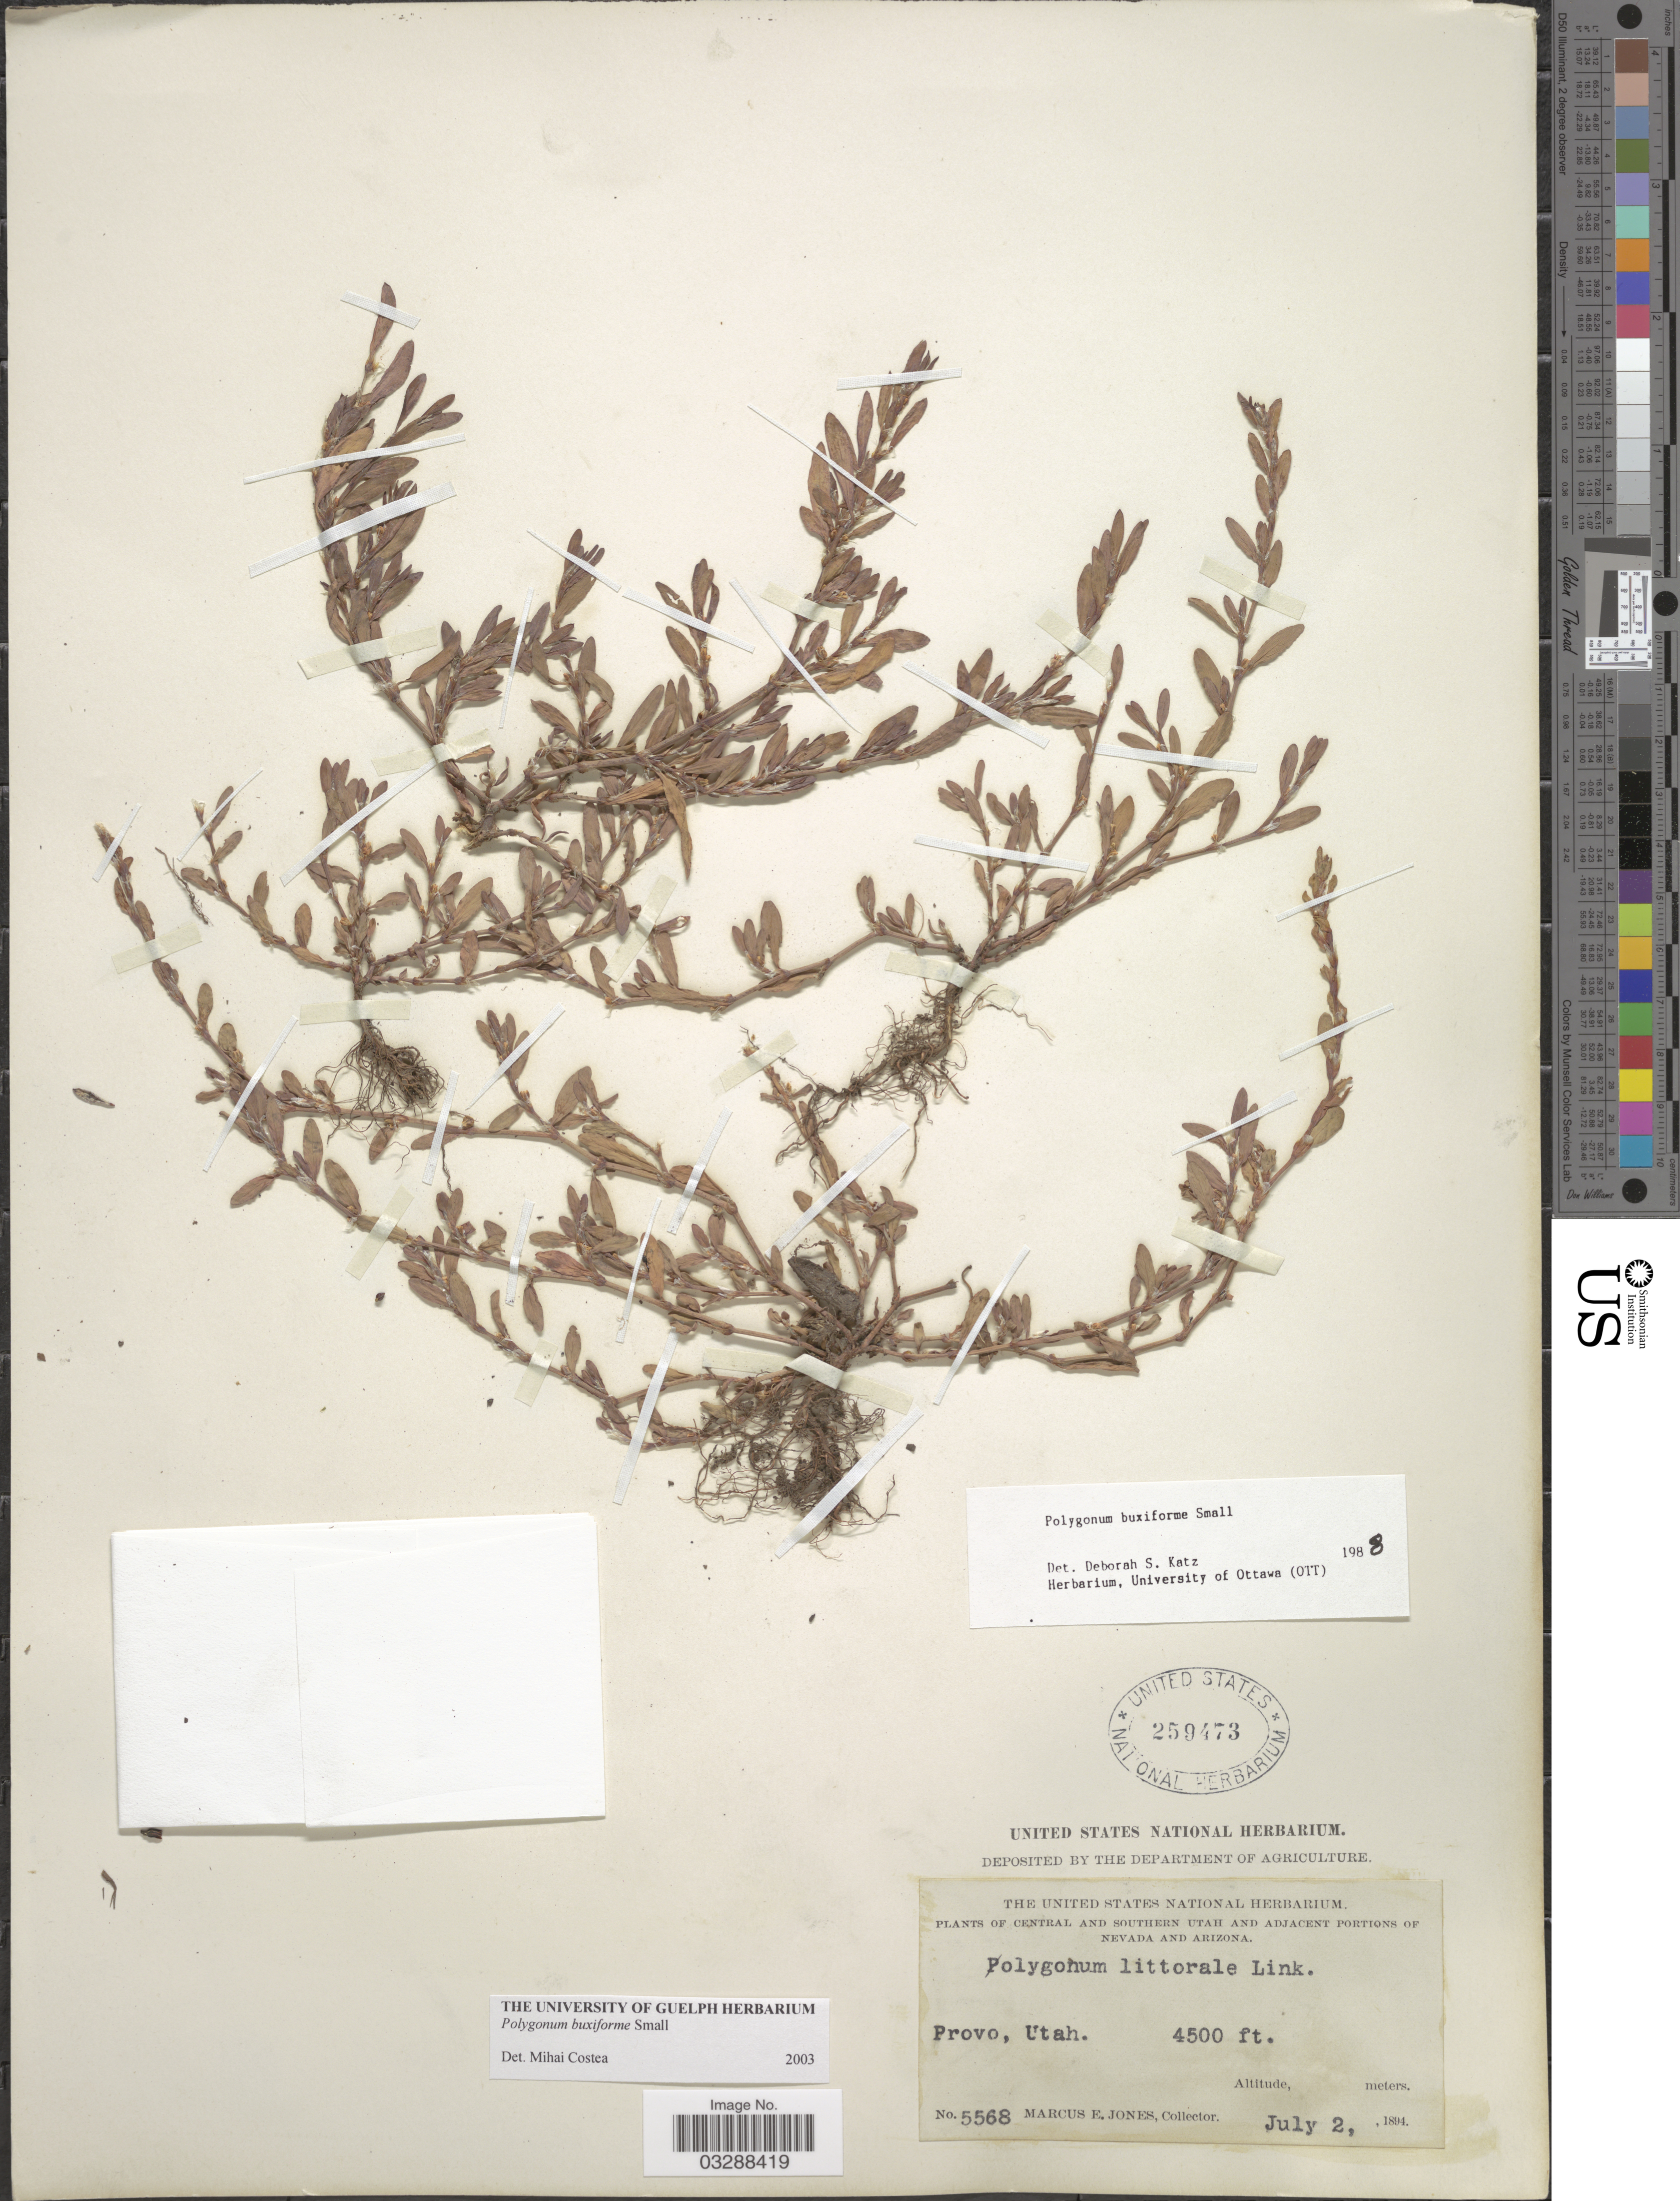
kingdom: Plantae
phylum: Tracheophyta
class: Magnoliopsida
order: Caryophyllales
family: Polygonaceae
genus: Polygonum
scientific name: Polygonum buxiforme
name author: Small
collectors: M. E. Jones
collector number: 5568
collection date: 1894-07-02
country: United States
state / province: Utah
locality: Central and Southern Utah, Provo.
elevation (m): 1372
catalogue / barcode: US 259473